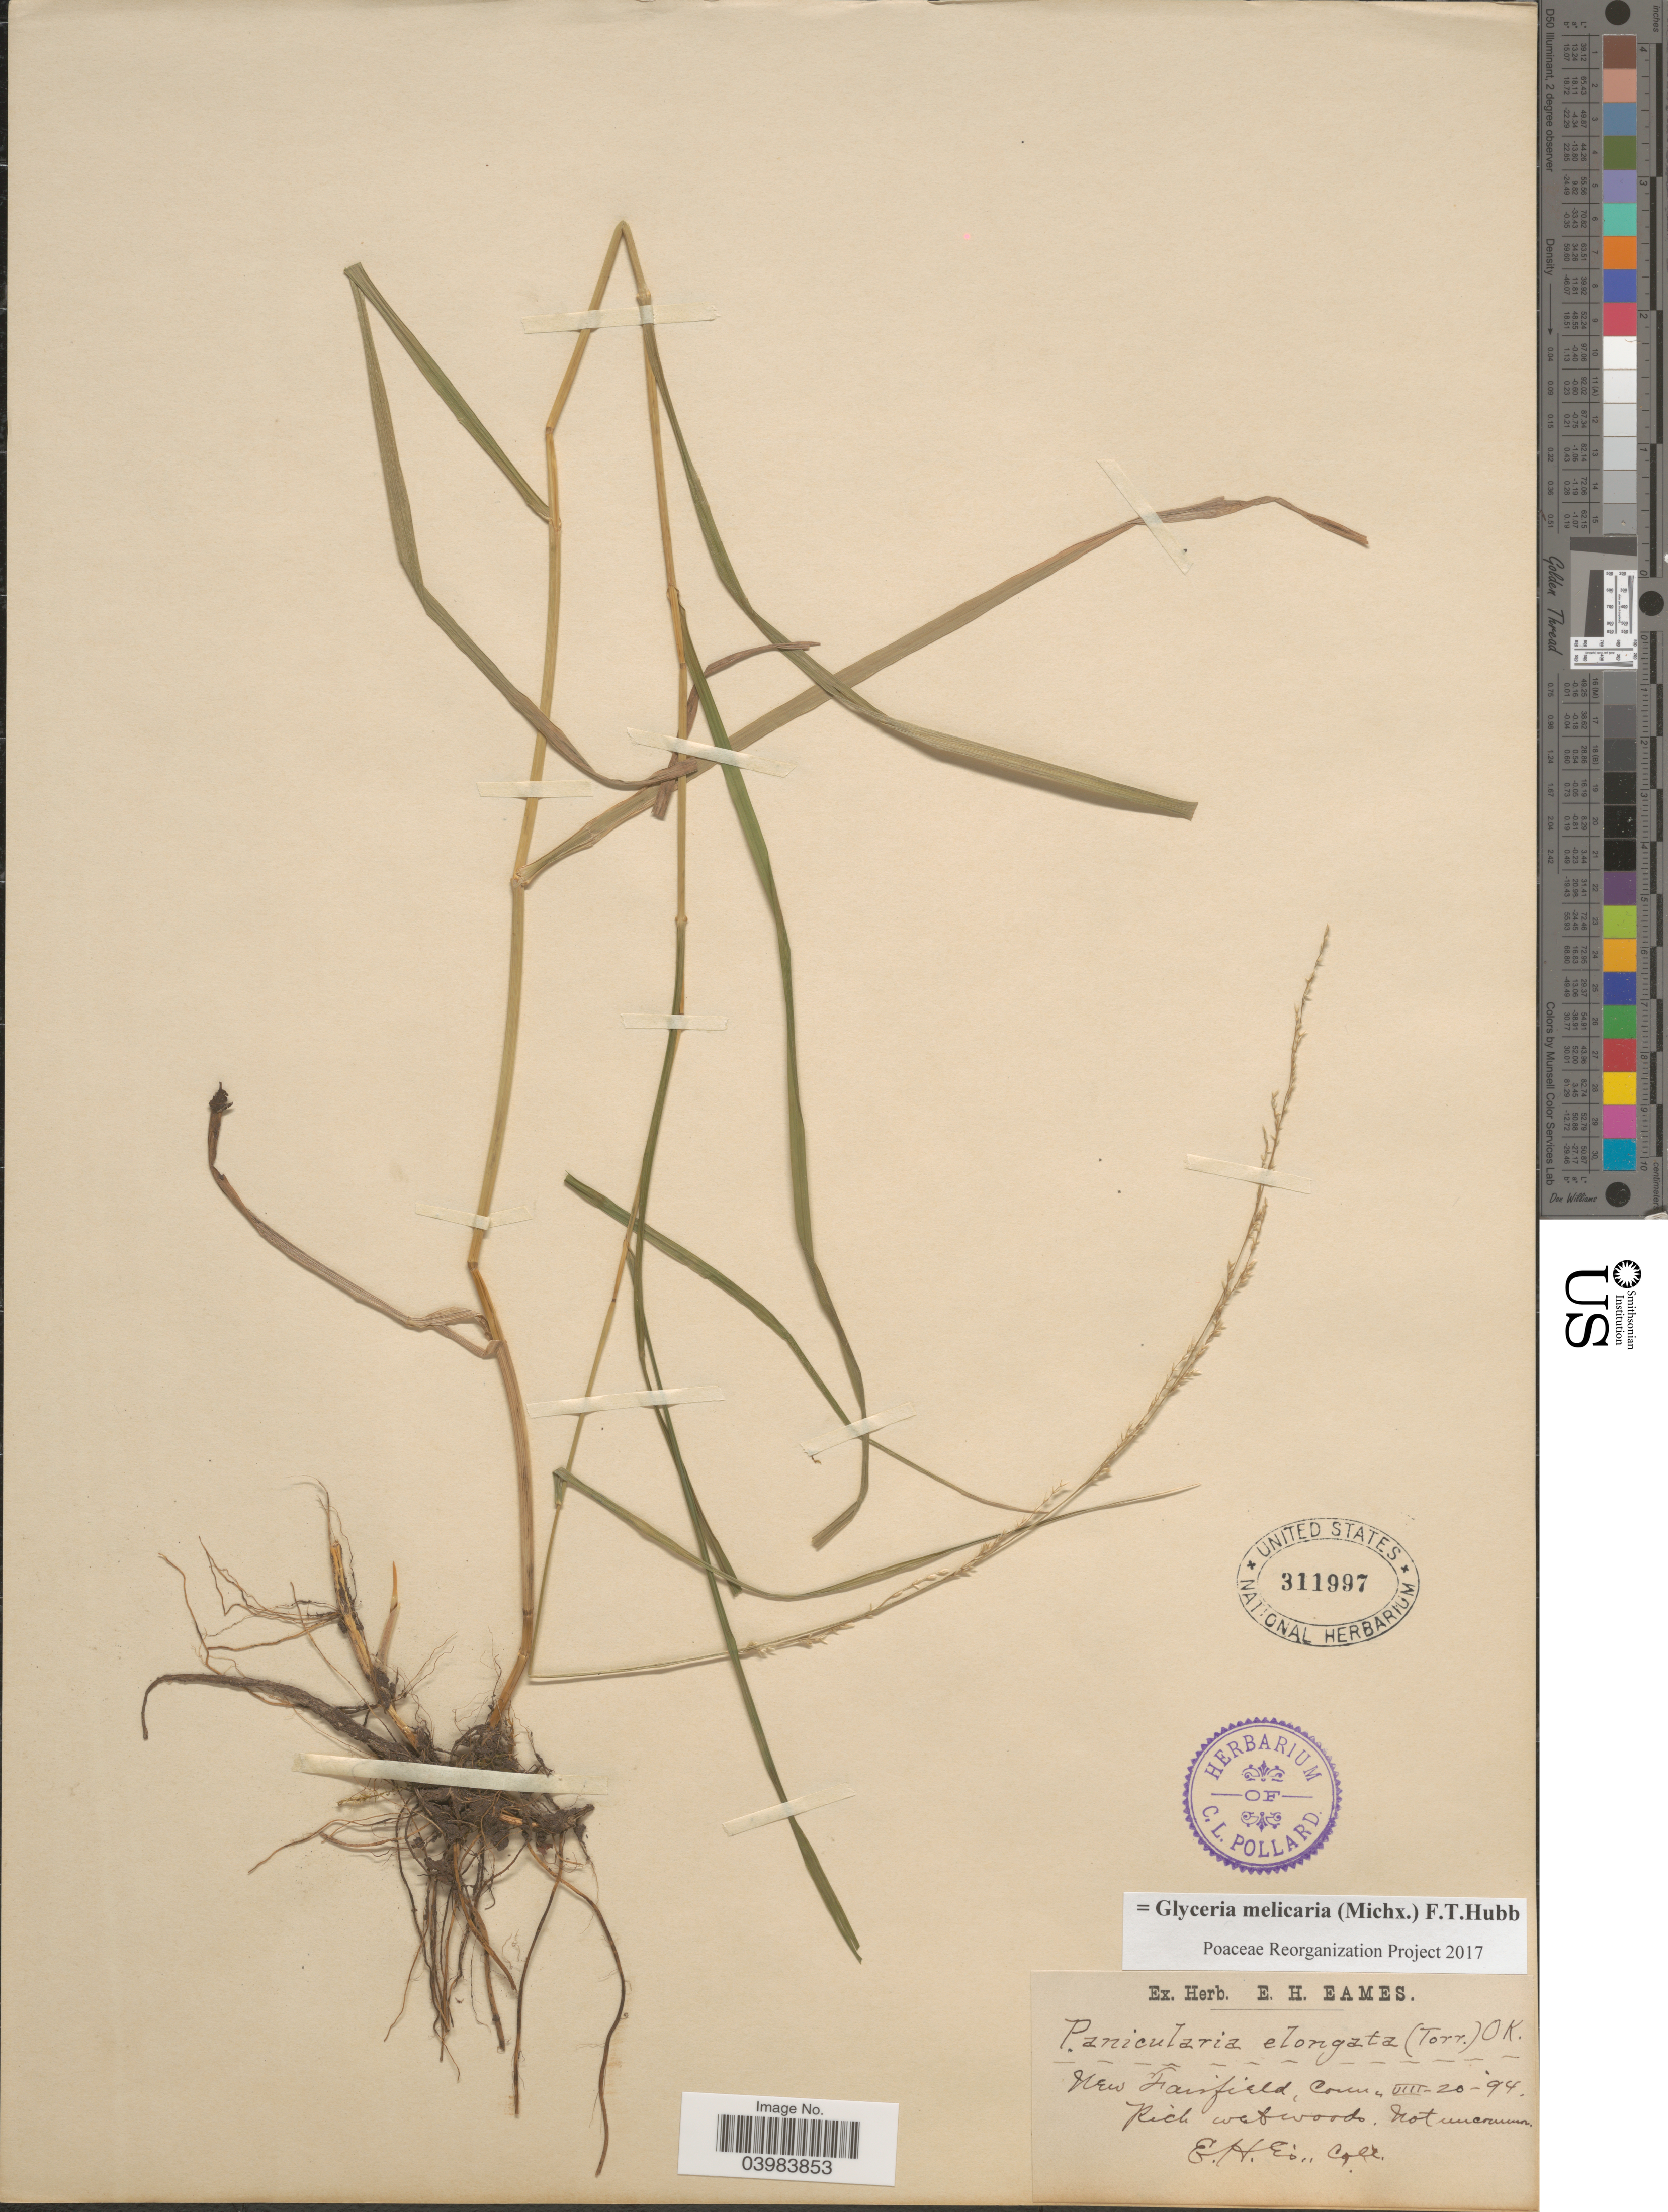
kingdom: Plantae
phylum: Tracheophyta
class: Liliopsida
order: Poales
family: Poaceae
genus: Glyceria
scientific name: Glyceria melicaria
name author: (Michx.) F.T. Hubb.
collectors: E. H. Eames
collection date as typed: Transcribed d/m/y: 20/8/94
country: United States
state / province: Connecticut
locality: New Fairfield.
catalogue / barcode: US 311997